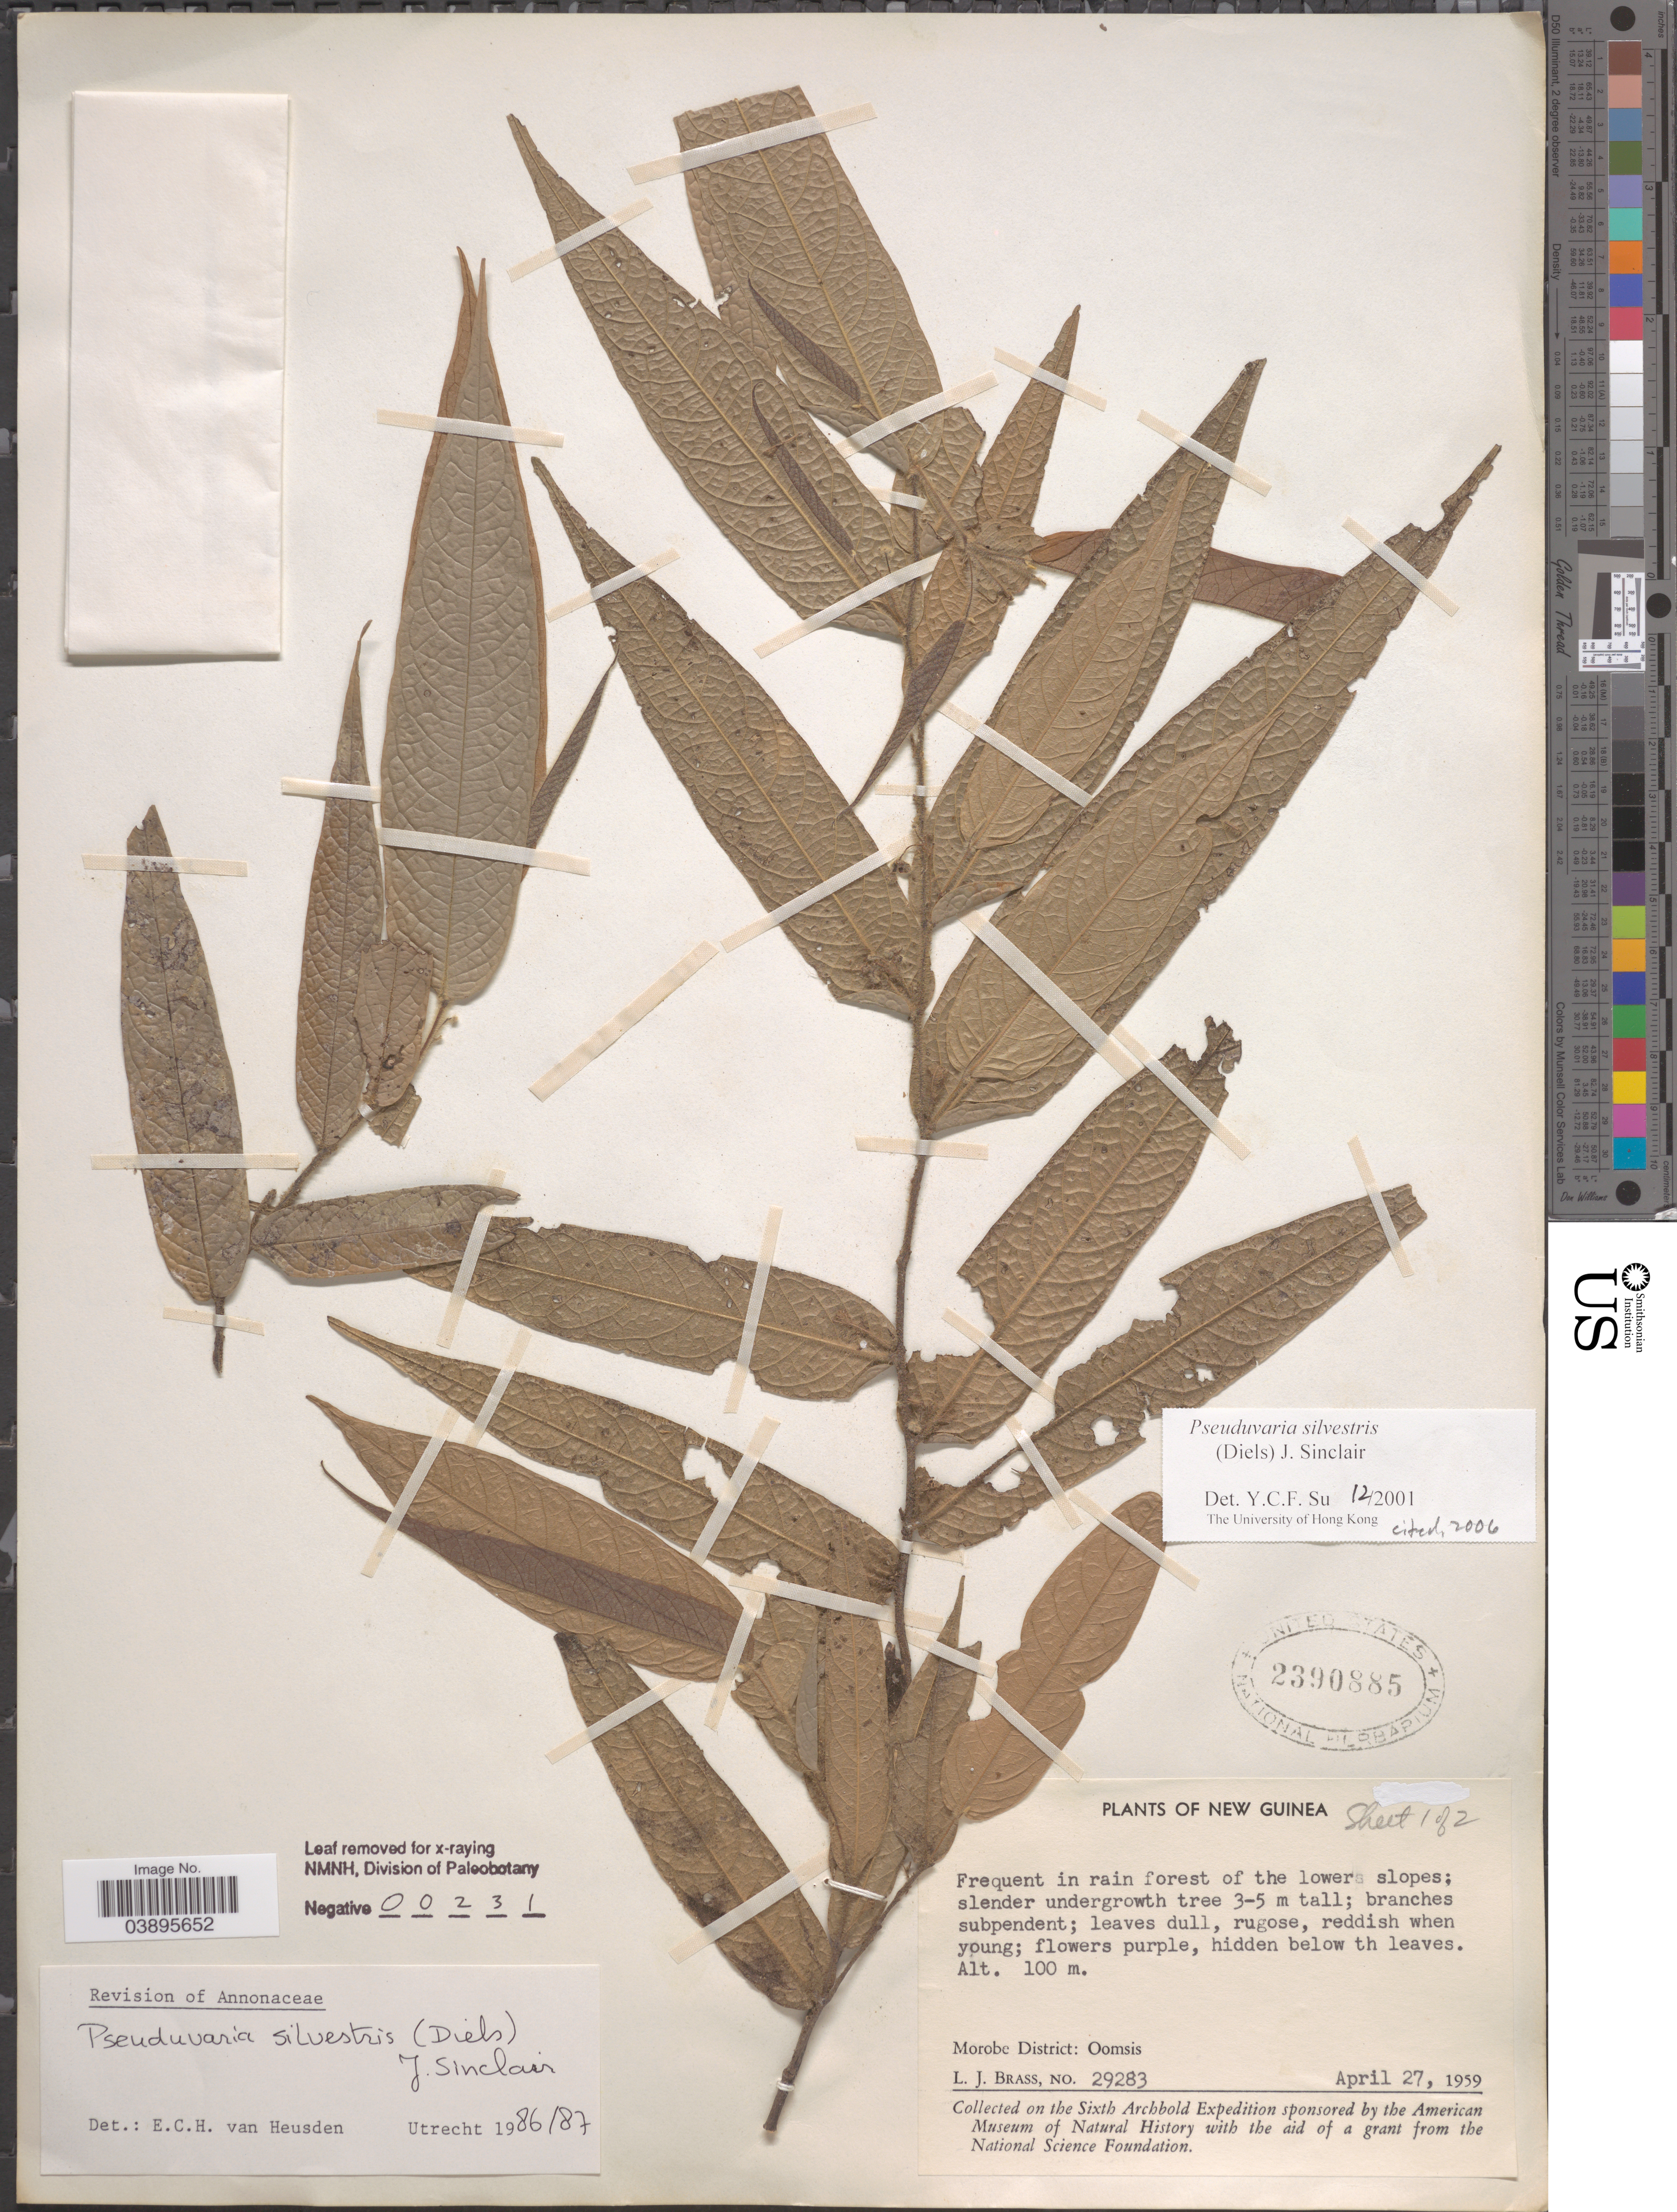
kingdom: Plantae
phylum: Tracheophyta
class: Magnoliopsida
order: Magnoliales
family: Annonaceae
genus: Pseuduvaria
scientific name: Pseuduvaria silvestris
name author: (Diels) J. Sinclair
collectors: L. J. Brass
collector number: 29283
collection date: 1959-04-27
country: Papua New Guinea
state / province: Morobe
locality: New Guinea. Morobe District: Oomsis.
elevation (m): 100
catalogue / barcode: US 2390885